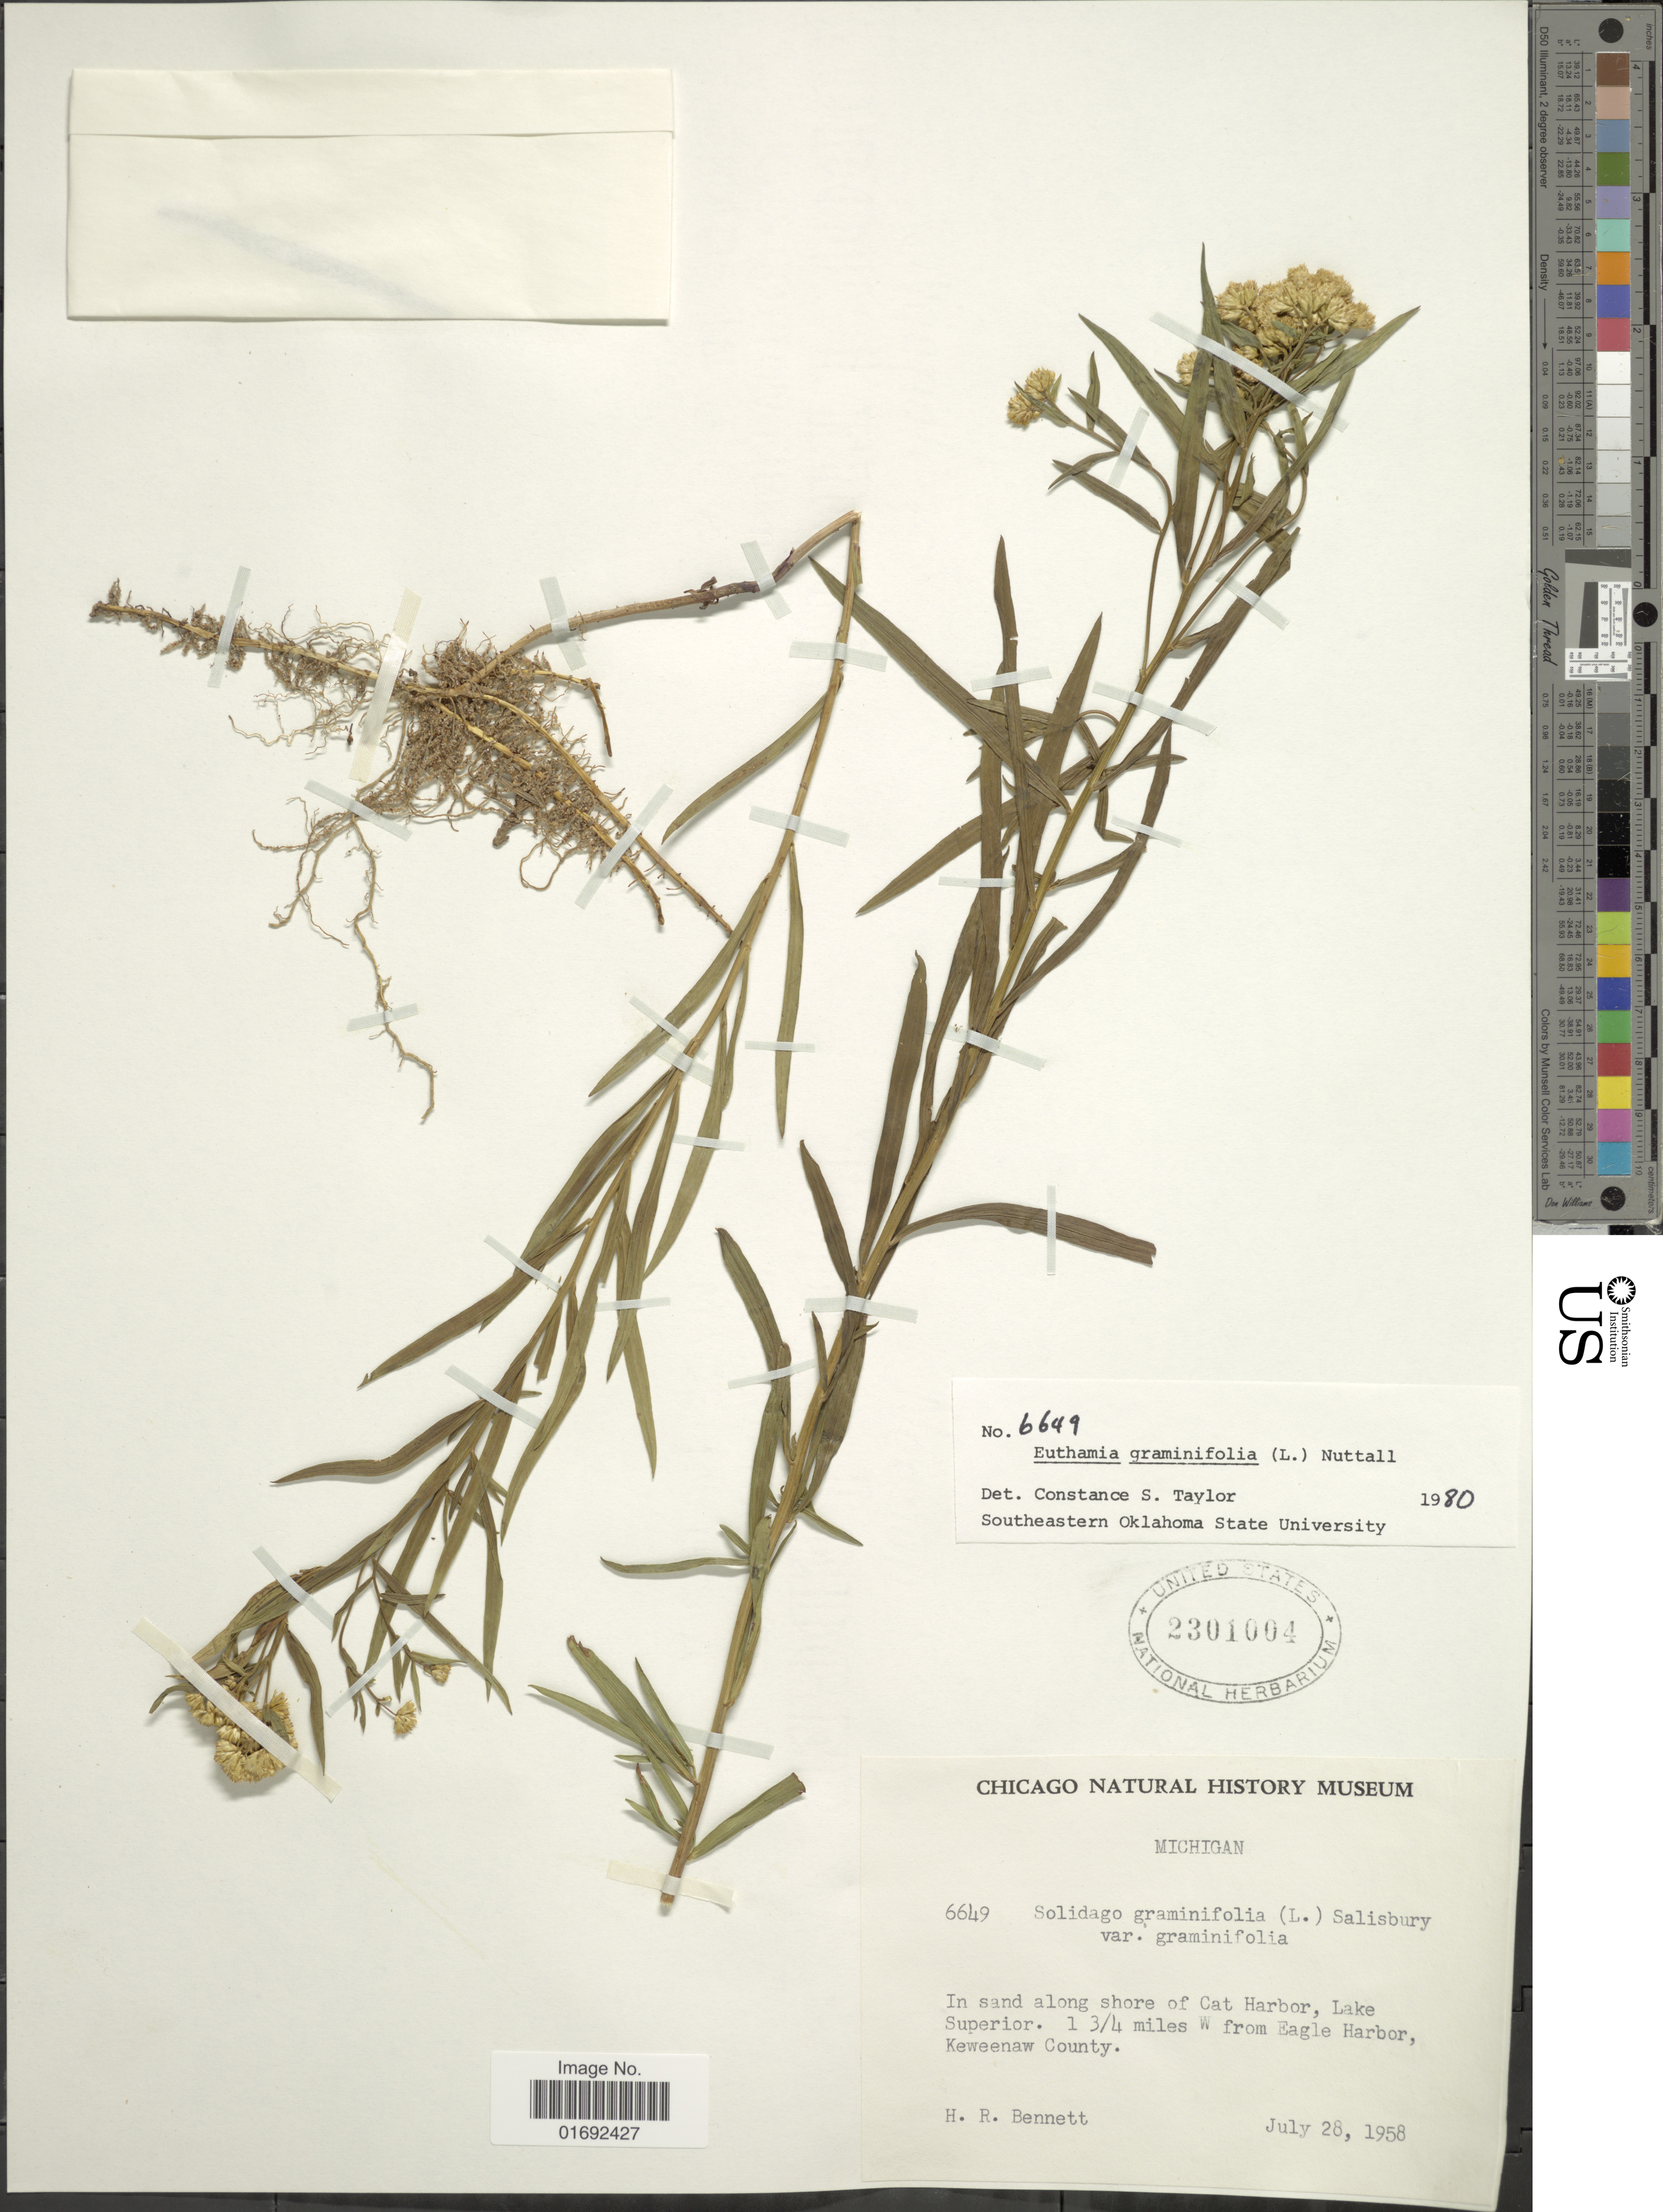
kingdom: Plantae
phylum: Tracheophyta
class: Magnoliopsida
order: Asterales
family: Asteraceae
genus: Euthamia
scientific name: Euthamia graminifolia var. major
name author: (Michx.) Moldenke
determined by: Urbatsch, Lowell E., Curator (LSU), Louisiana State University (UNITED STATES)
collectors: H. R. Bennett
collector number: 6649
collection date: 1958-07-28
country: United States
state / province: Michigan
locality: Along shore of Cat Harbor, Lake Superior, 1 3/4 miles W from Eagle Harbor, Keweenaw County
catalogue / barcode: US 2301004